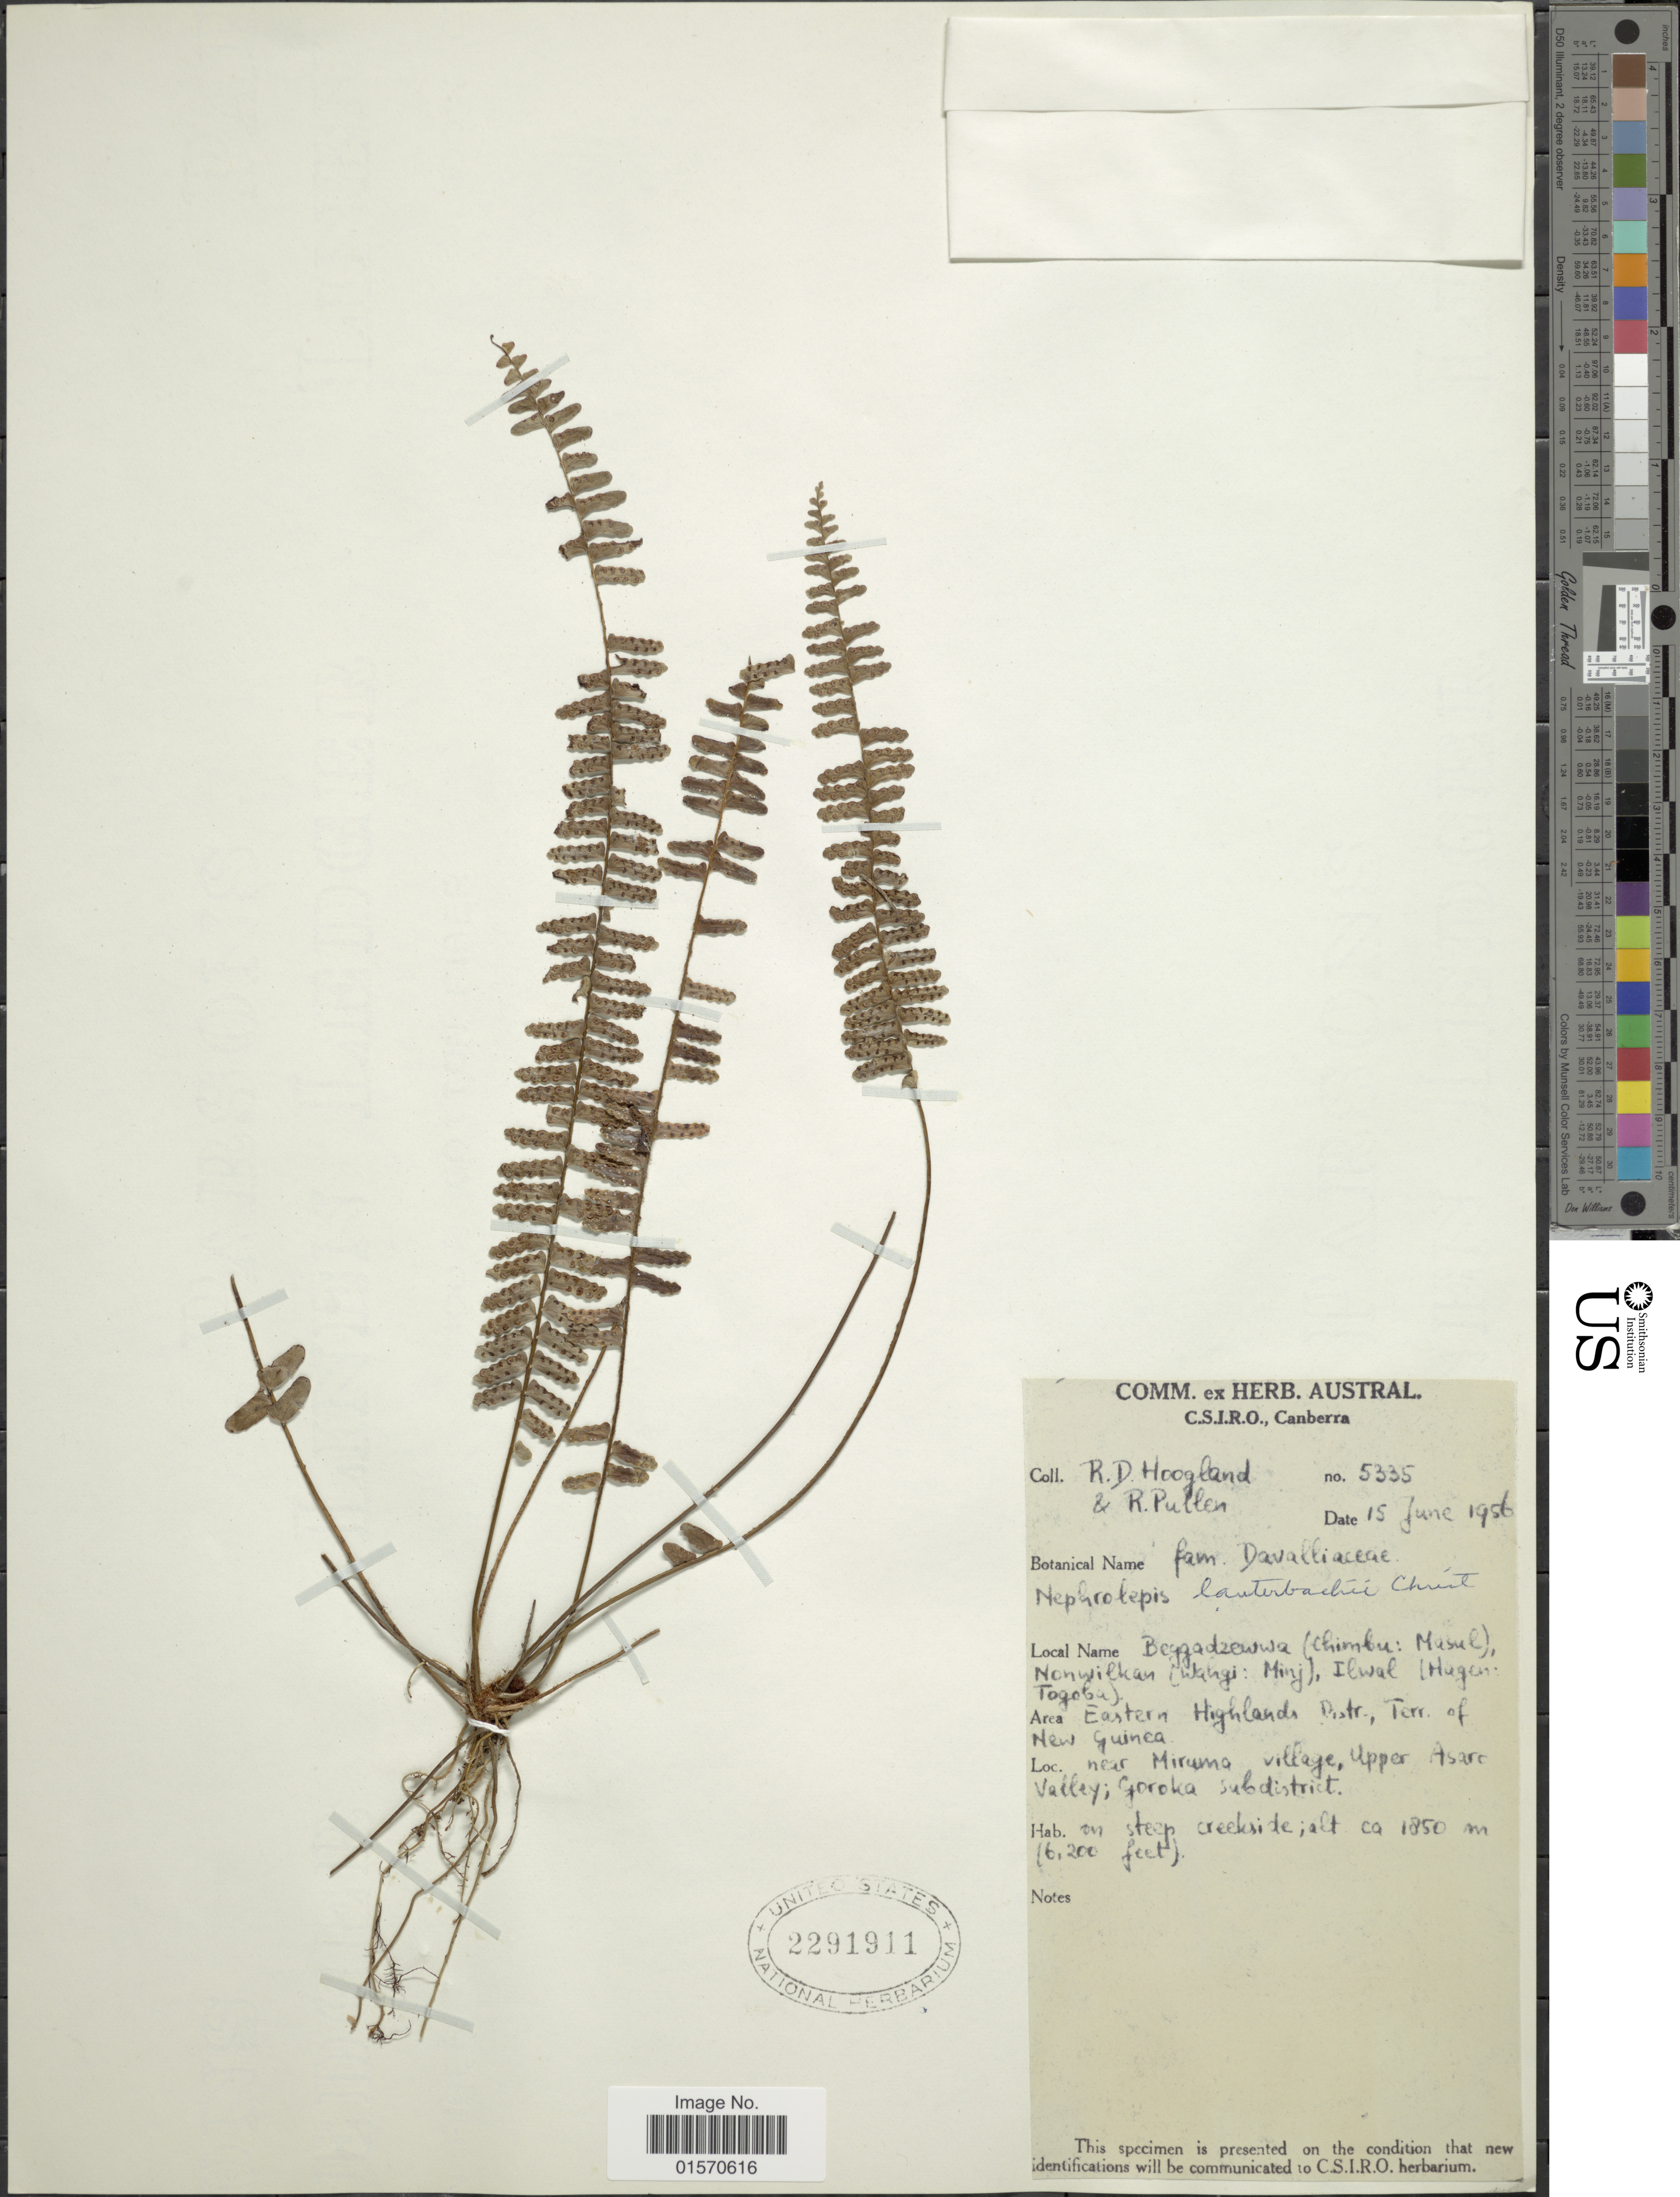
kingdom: Plantae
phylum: Tracheophyta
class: Polypodiopsida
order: Polypodiales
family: Nephrolepidaceae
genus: Nephrolepis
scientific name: Nephrolepis lauterbachii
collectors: R. D. Hoogland & R. Pullen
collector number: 5335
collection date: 1956-06-15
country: Papua New Guinea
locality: Eastern Highlands Distr., Terr. of New Guinea. Near Miruma village, Upper Asare Valley; Goroka Subdistrict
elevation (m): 1850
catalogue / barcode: US 2291911